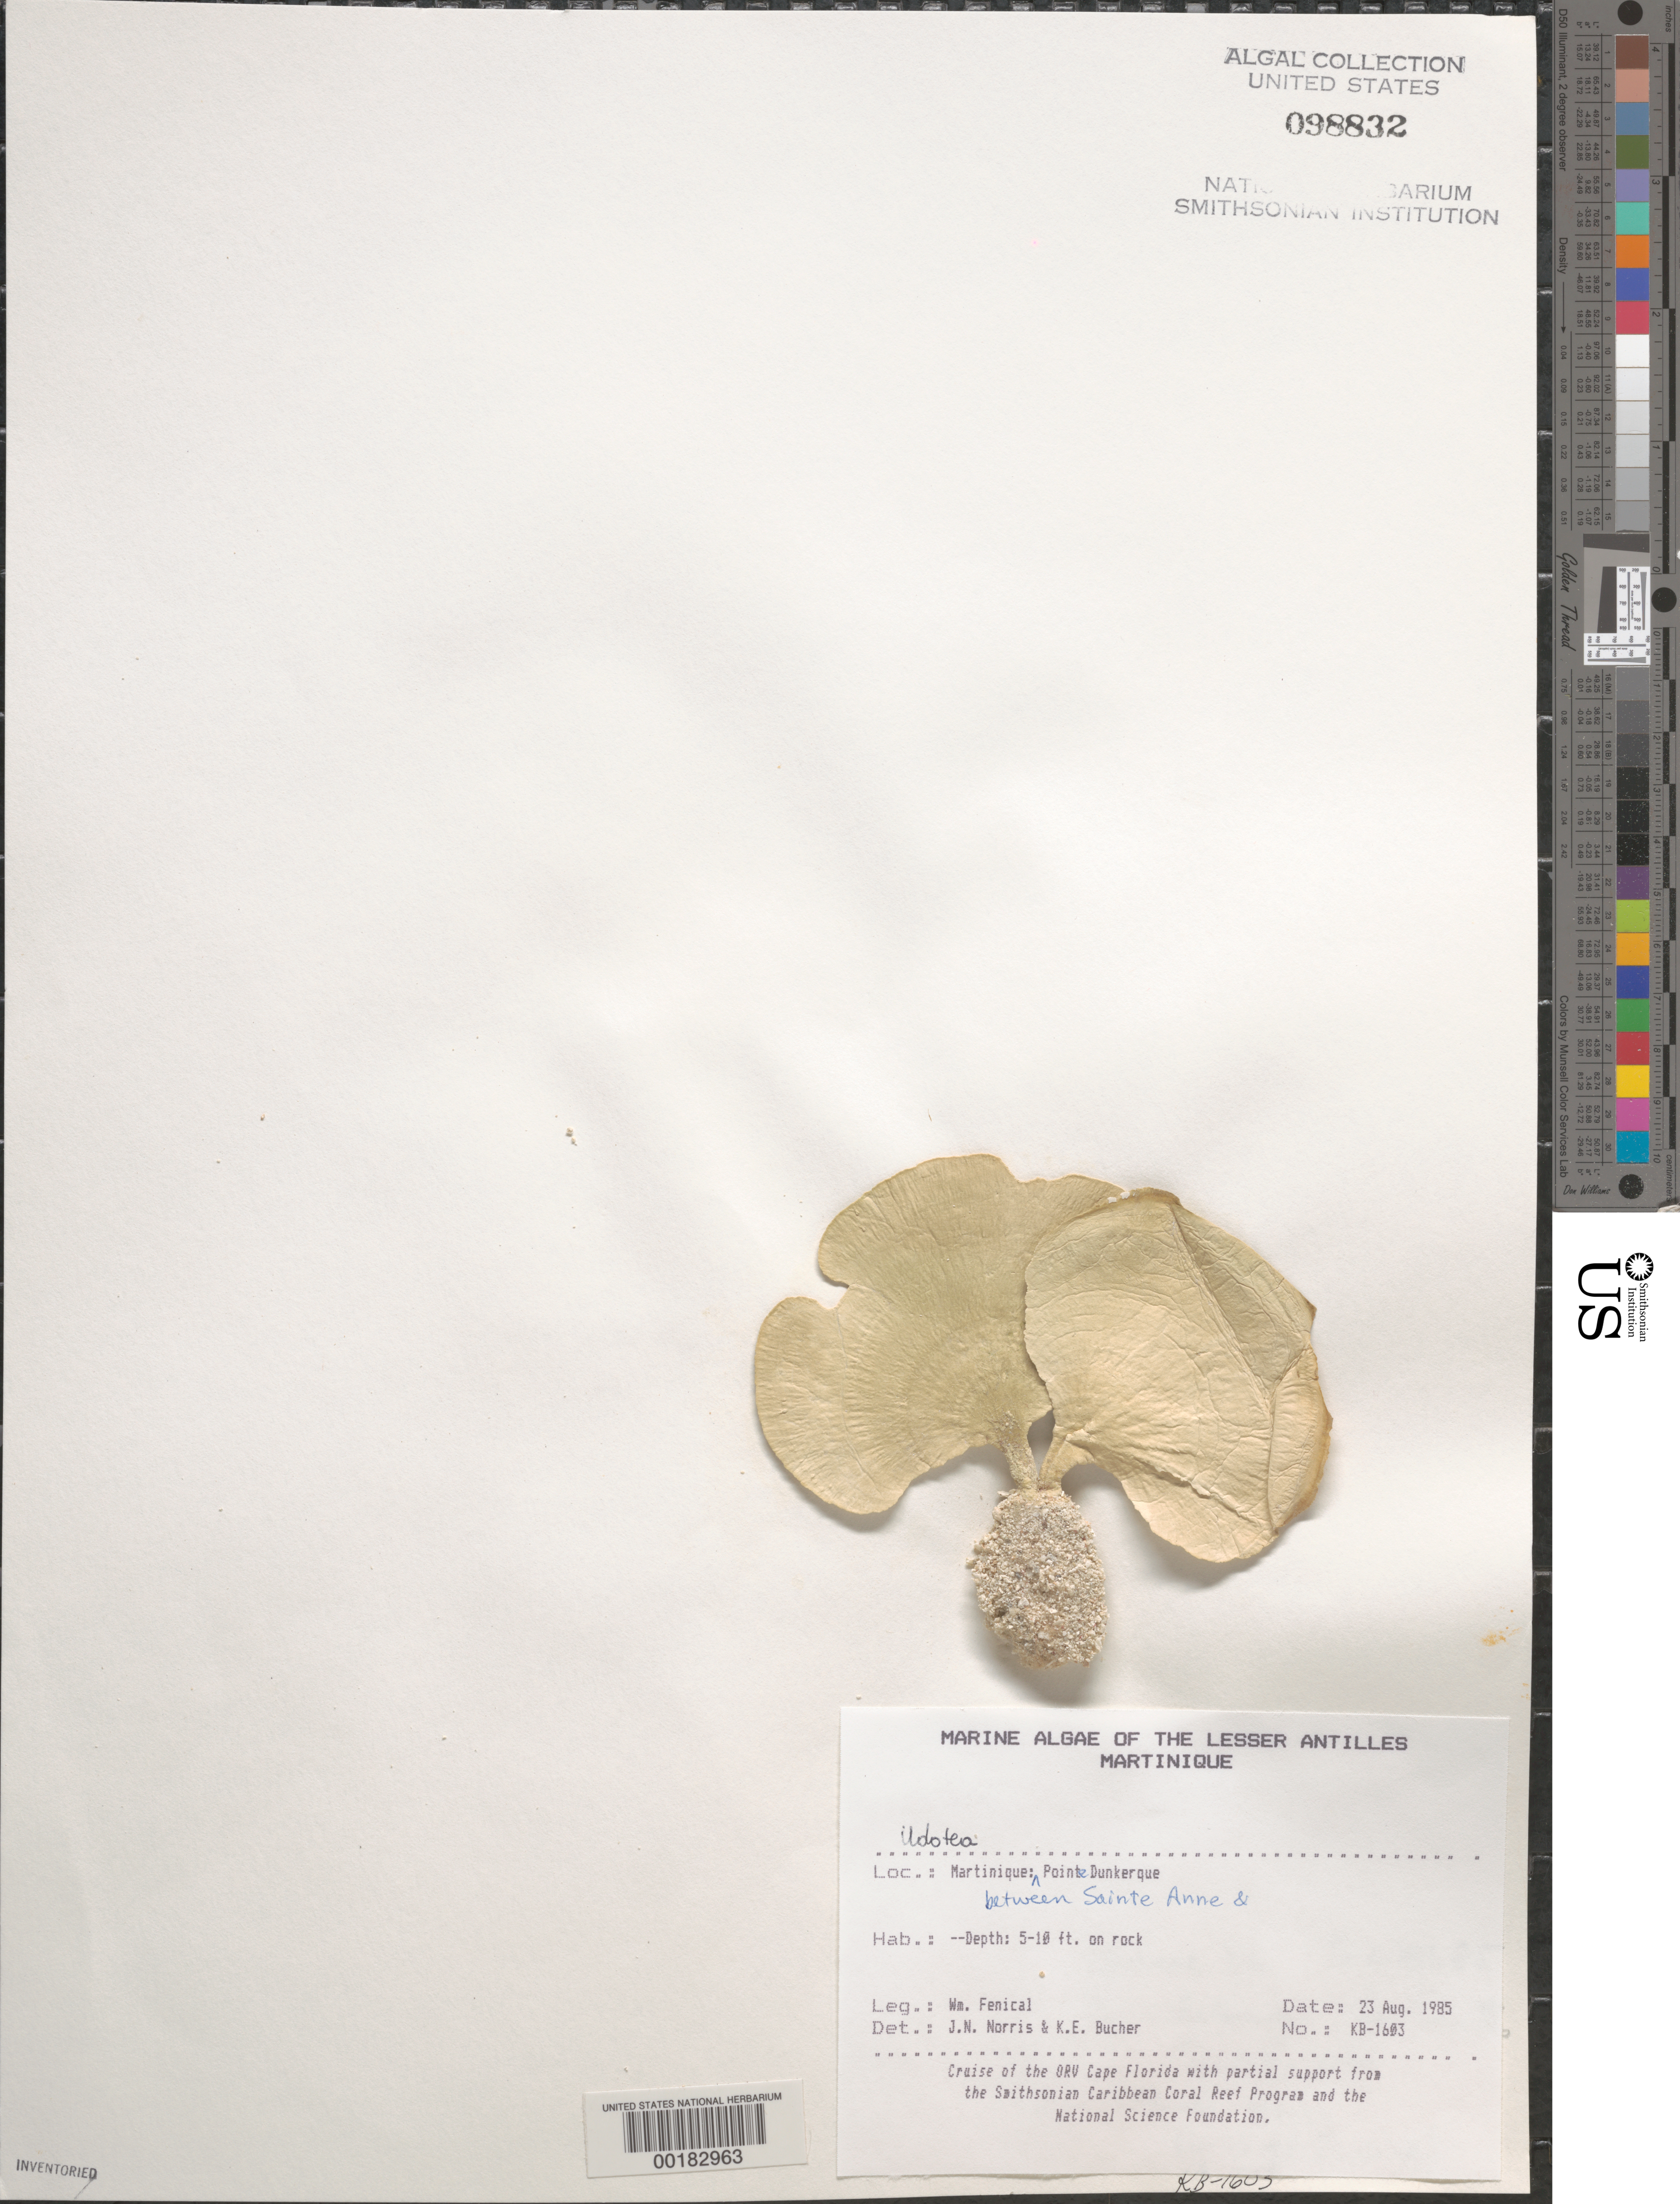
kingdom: Plantae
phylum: Chlorophyta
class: Ulvophyceae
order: Bryopsidales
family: Udoteaceae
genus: Udotea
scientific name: Udotea sp.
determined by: Norris, J. N.; Bucher, K. E.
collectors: K. E. Bucher & B. Brooks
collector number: Kb-1603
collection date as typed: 28 Aug 1985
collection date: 1985-08-28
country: Martinique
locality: Between Sainte Anne and Pointe Dunkerque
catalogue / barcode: US 98832